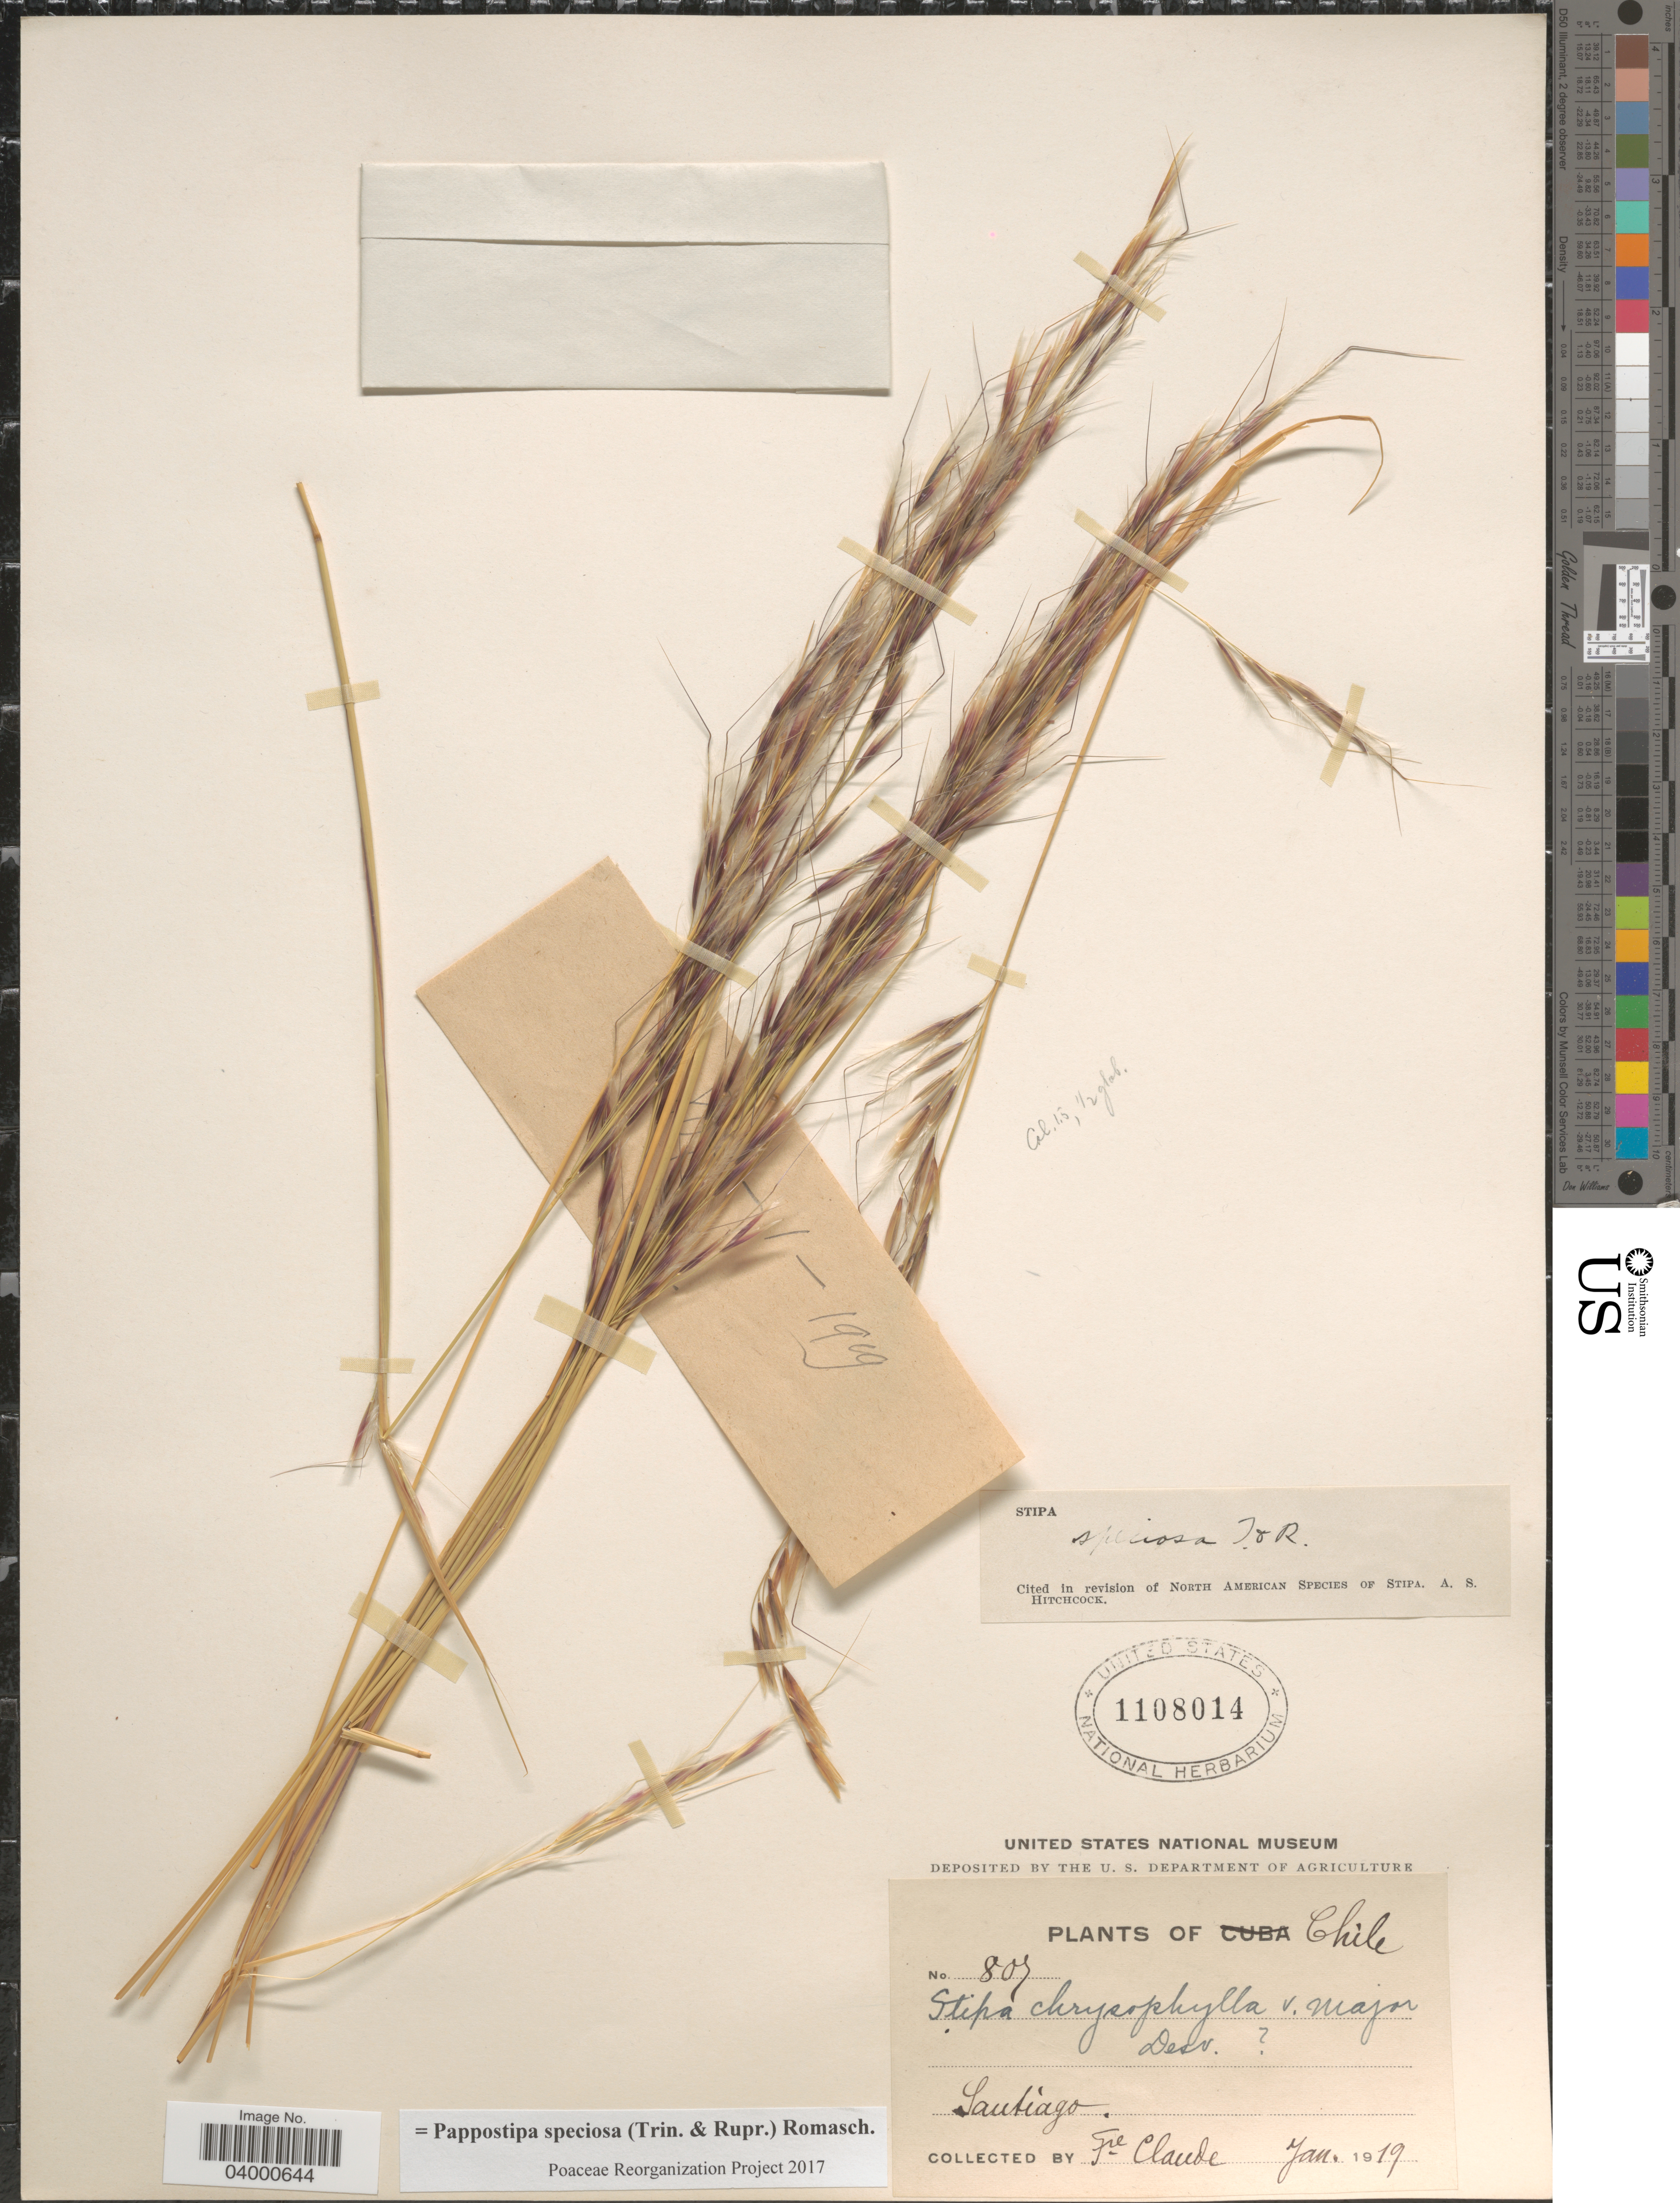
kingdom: Plantae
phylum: Tracheophyta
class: Liliopsida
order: Poales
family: Poaceae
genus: Pappostipa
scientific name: Pappostipa speciosa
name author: (Trin. & Rupr.) Romasch.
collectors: Fre. Claude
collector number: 807*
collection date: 1919-01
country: Chile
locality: Santiago.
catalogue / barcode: US 1108014